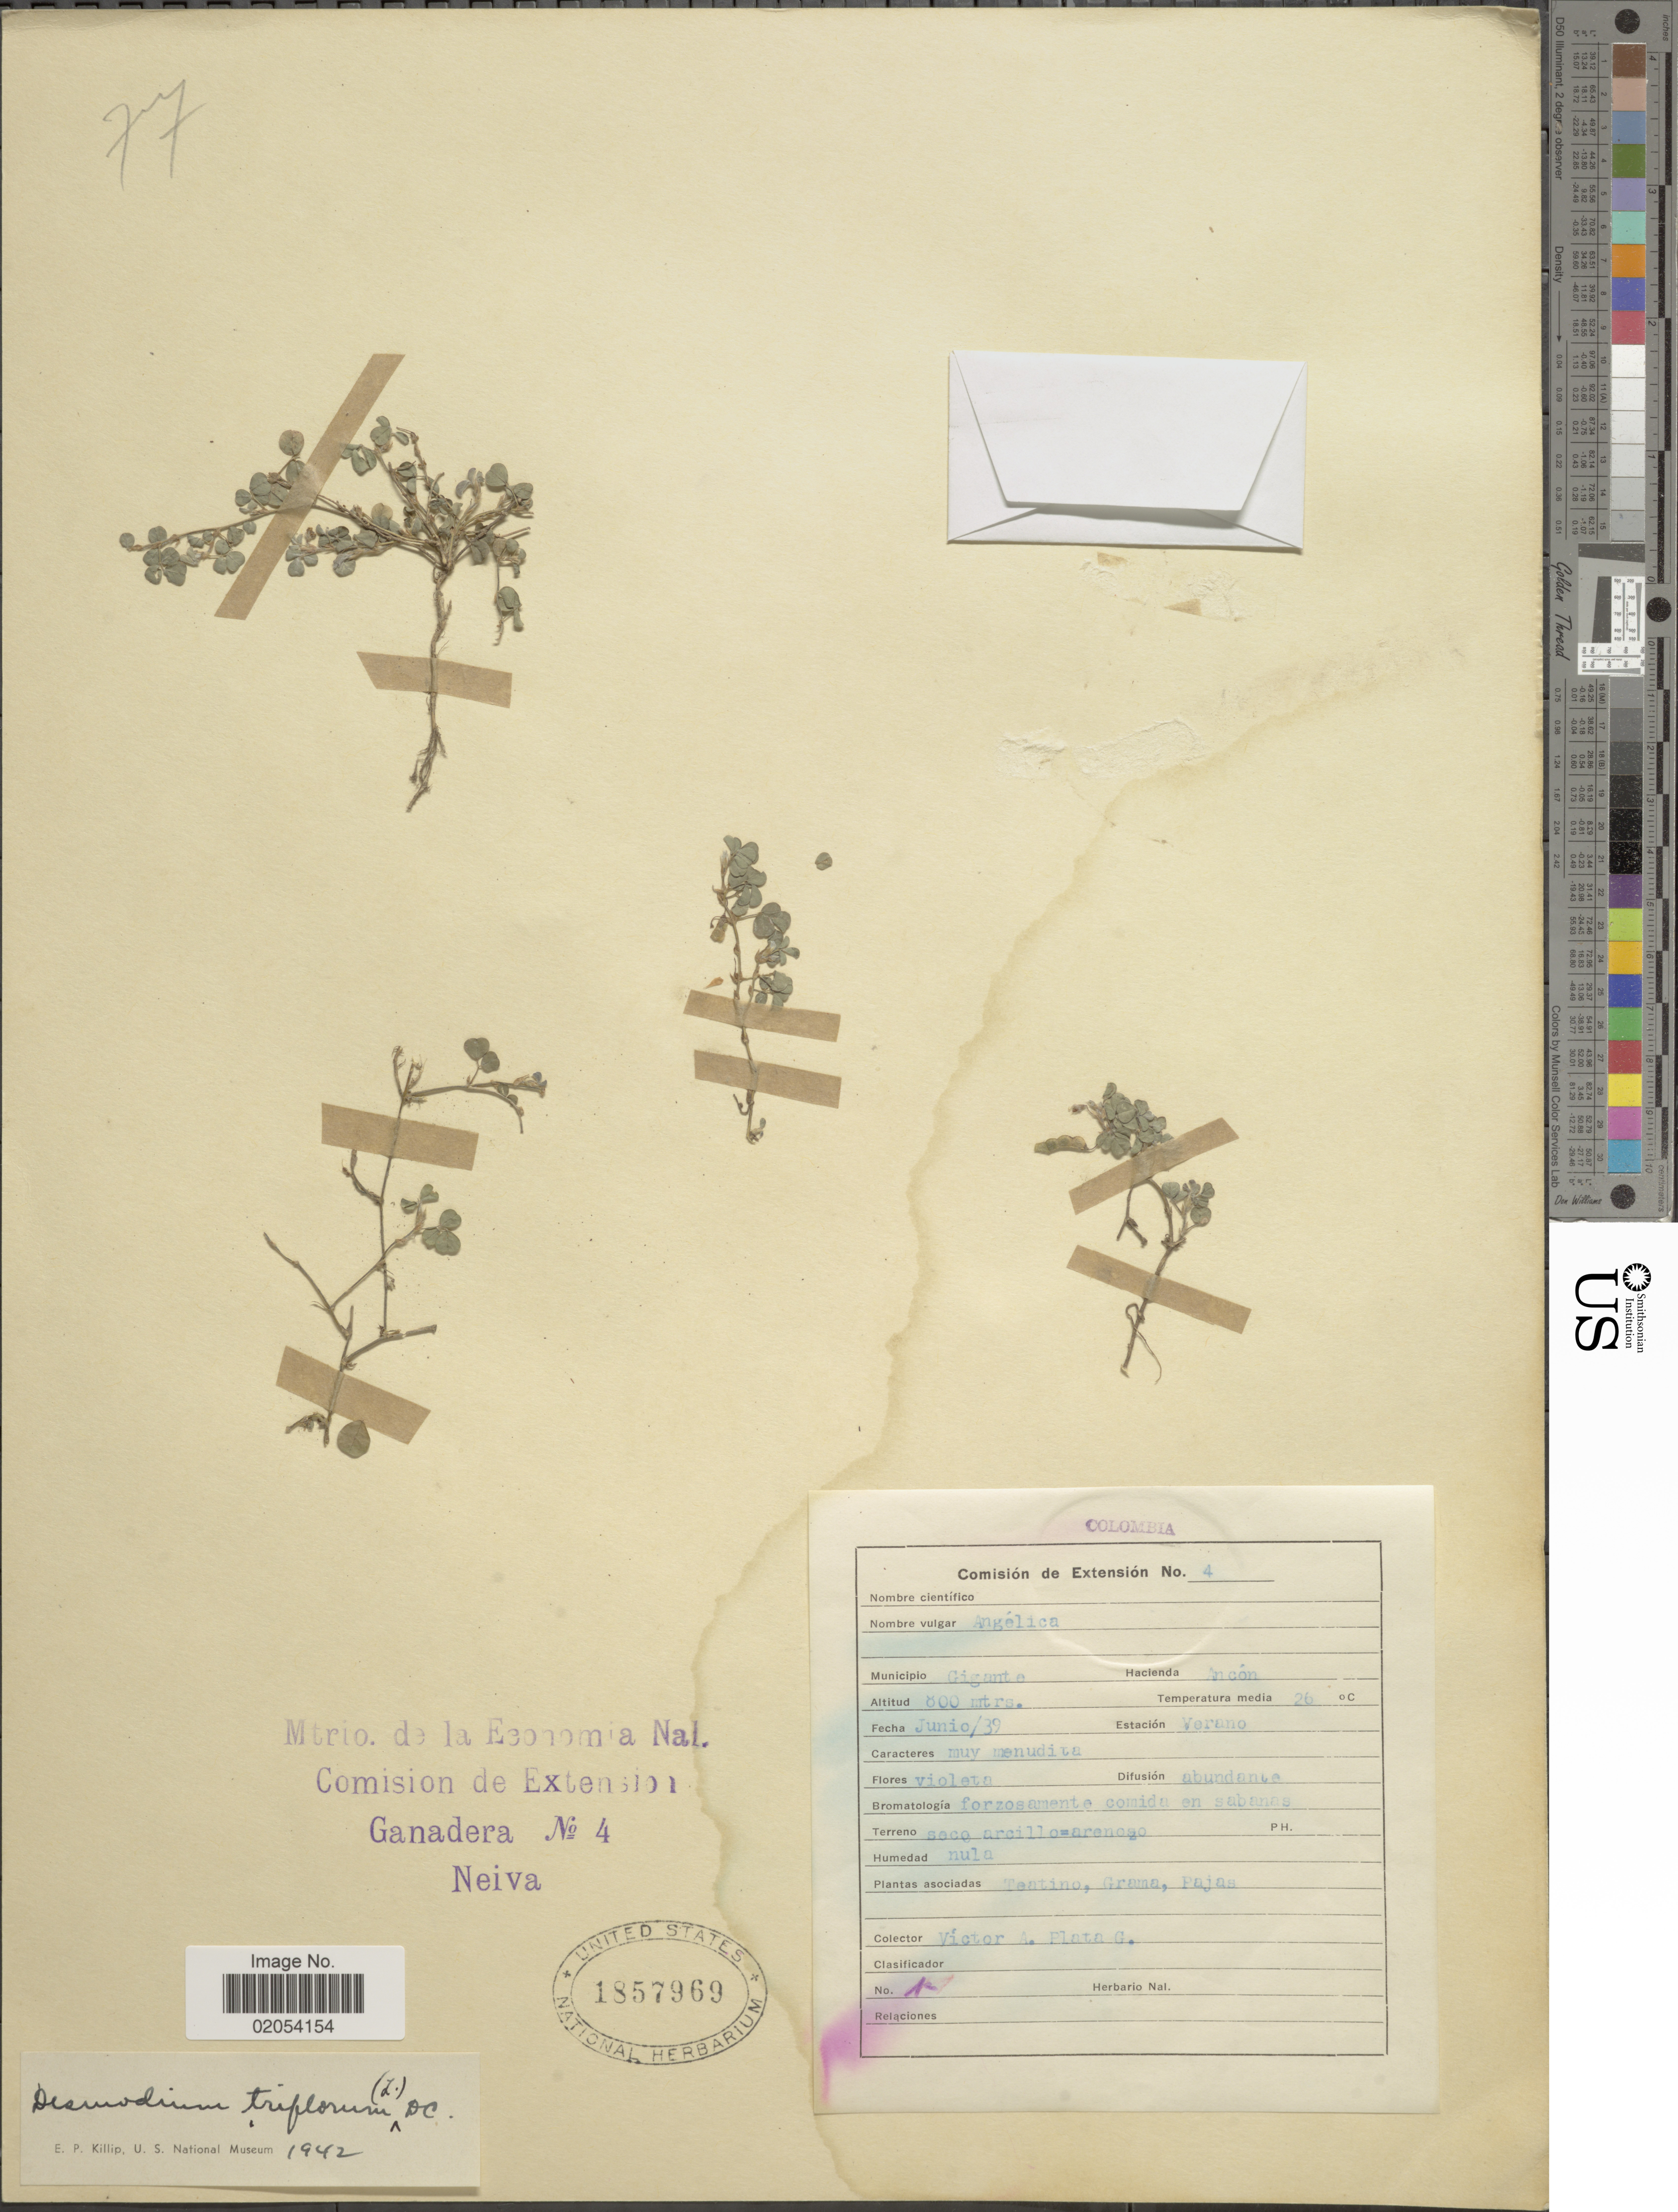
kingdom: Plantae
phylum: Tracheophyta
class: Magnoliopsida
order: Fabales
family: Fabaceae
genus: Grona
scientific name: Grona triflora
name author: (L.) H. Ohashi & K. Ohashi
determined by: Strong, Mark T., (BOT), Smithsonian Institution - National Museum of Natural History (UNITED STATES)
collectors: V. Plata Garcia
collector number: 4*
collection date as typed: Transcribed d/m/y: /6/39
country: Colombia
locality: Municipio Gigante, Hscineda Ancon, Estacion Verano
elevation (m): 800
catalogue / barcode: US 1857969